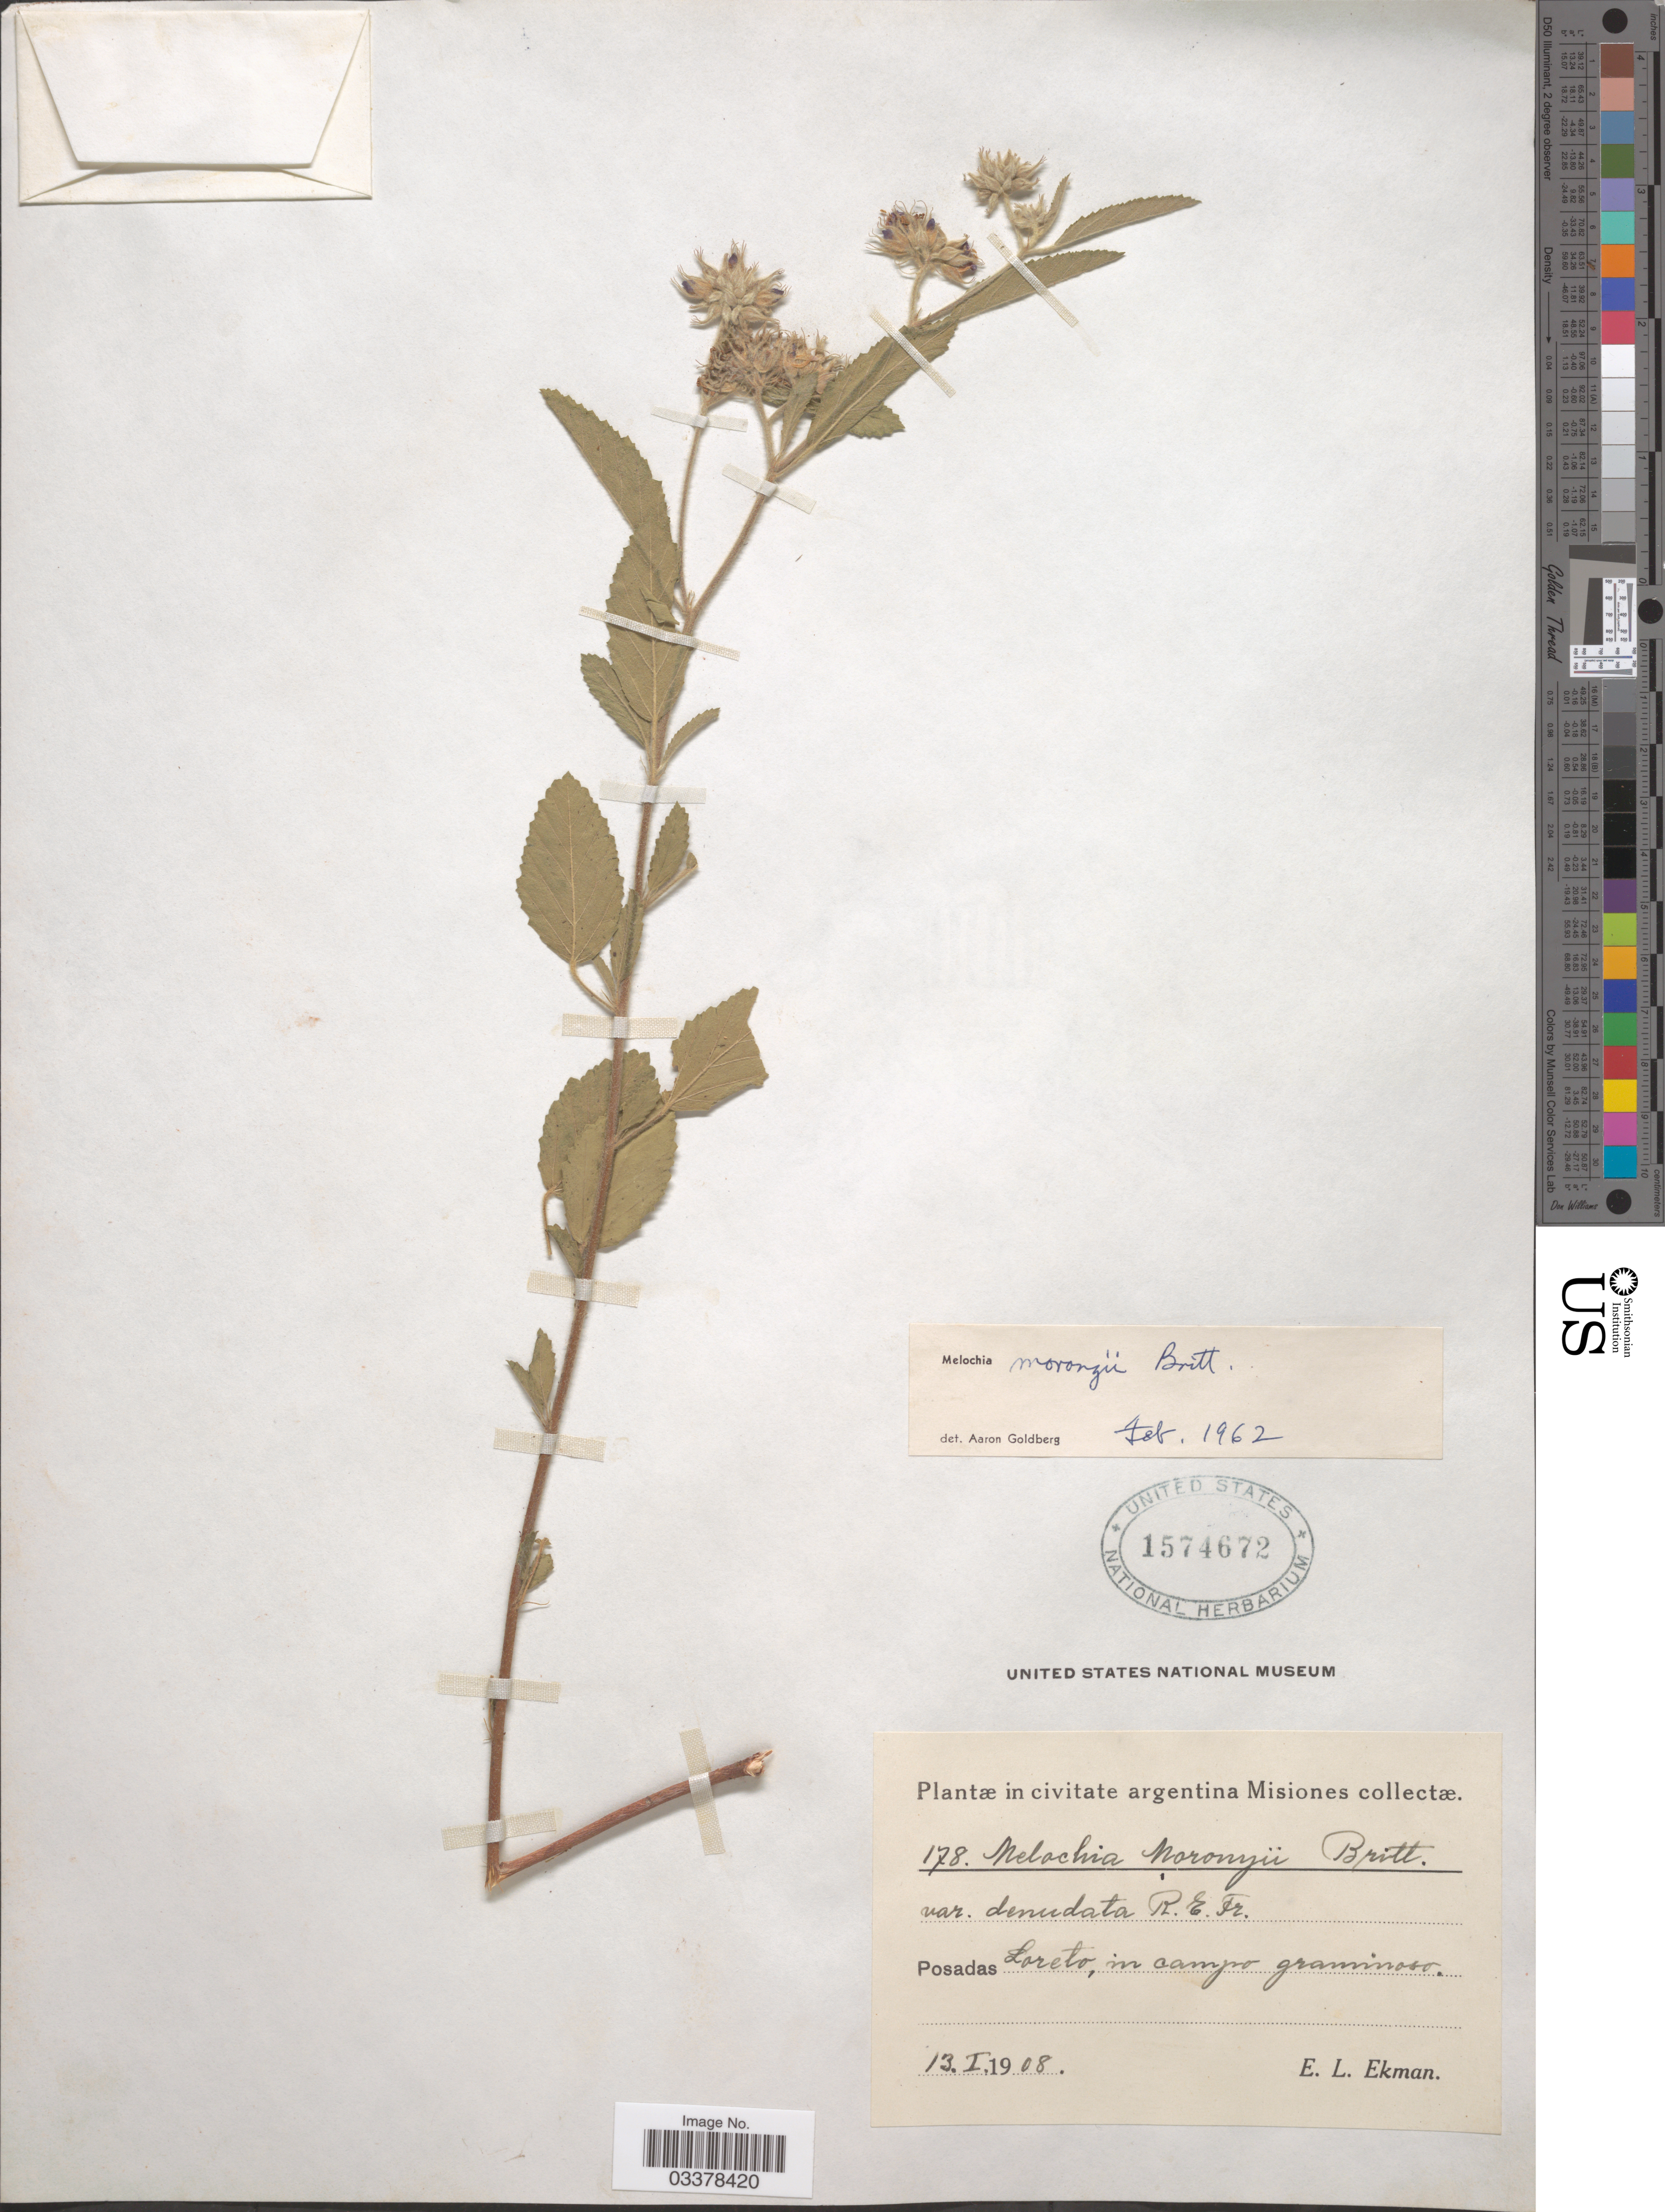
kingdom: Plantae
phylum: Tracheophyta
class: Magnoliopsida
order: Malvales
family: Malvaceae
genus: Melochia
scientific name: Melochia morongii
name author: Britton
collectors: E. L. Ekman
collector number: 178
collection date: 1908-01-13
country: Argentina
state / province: Misiones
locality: Posadas Loreto, in campo graminoso.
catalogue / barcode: US 1574672